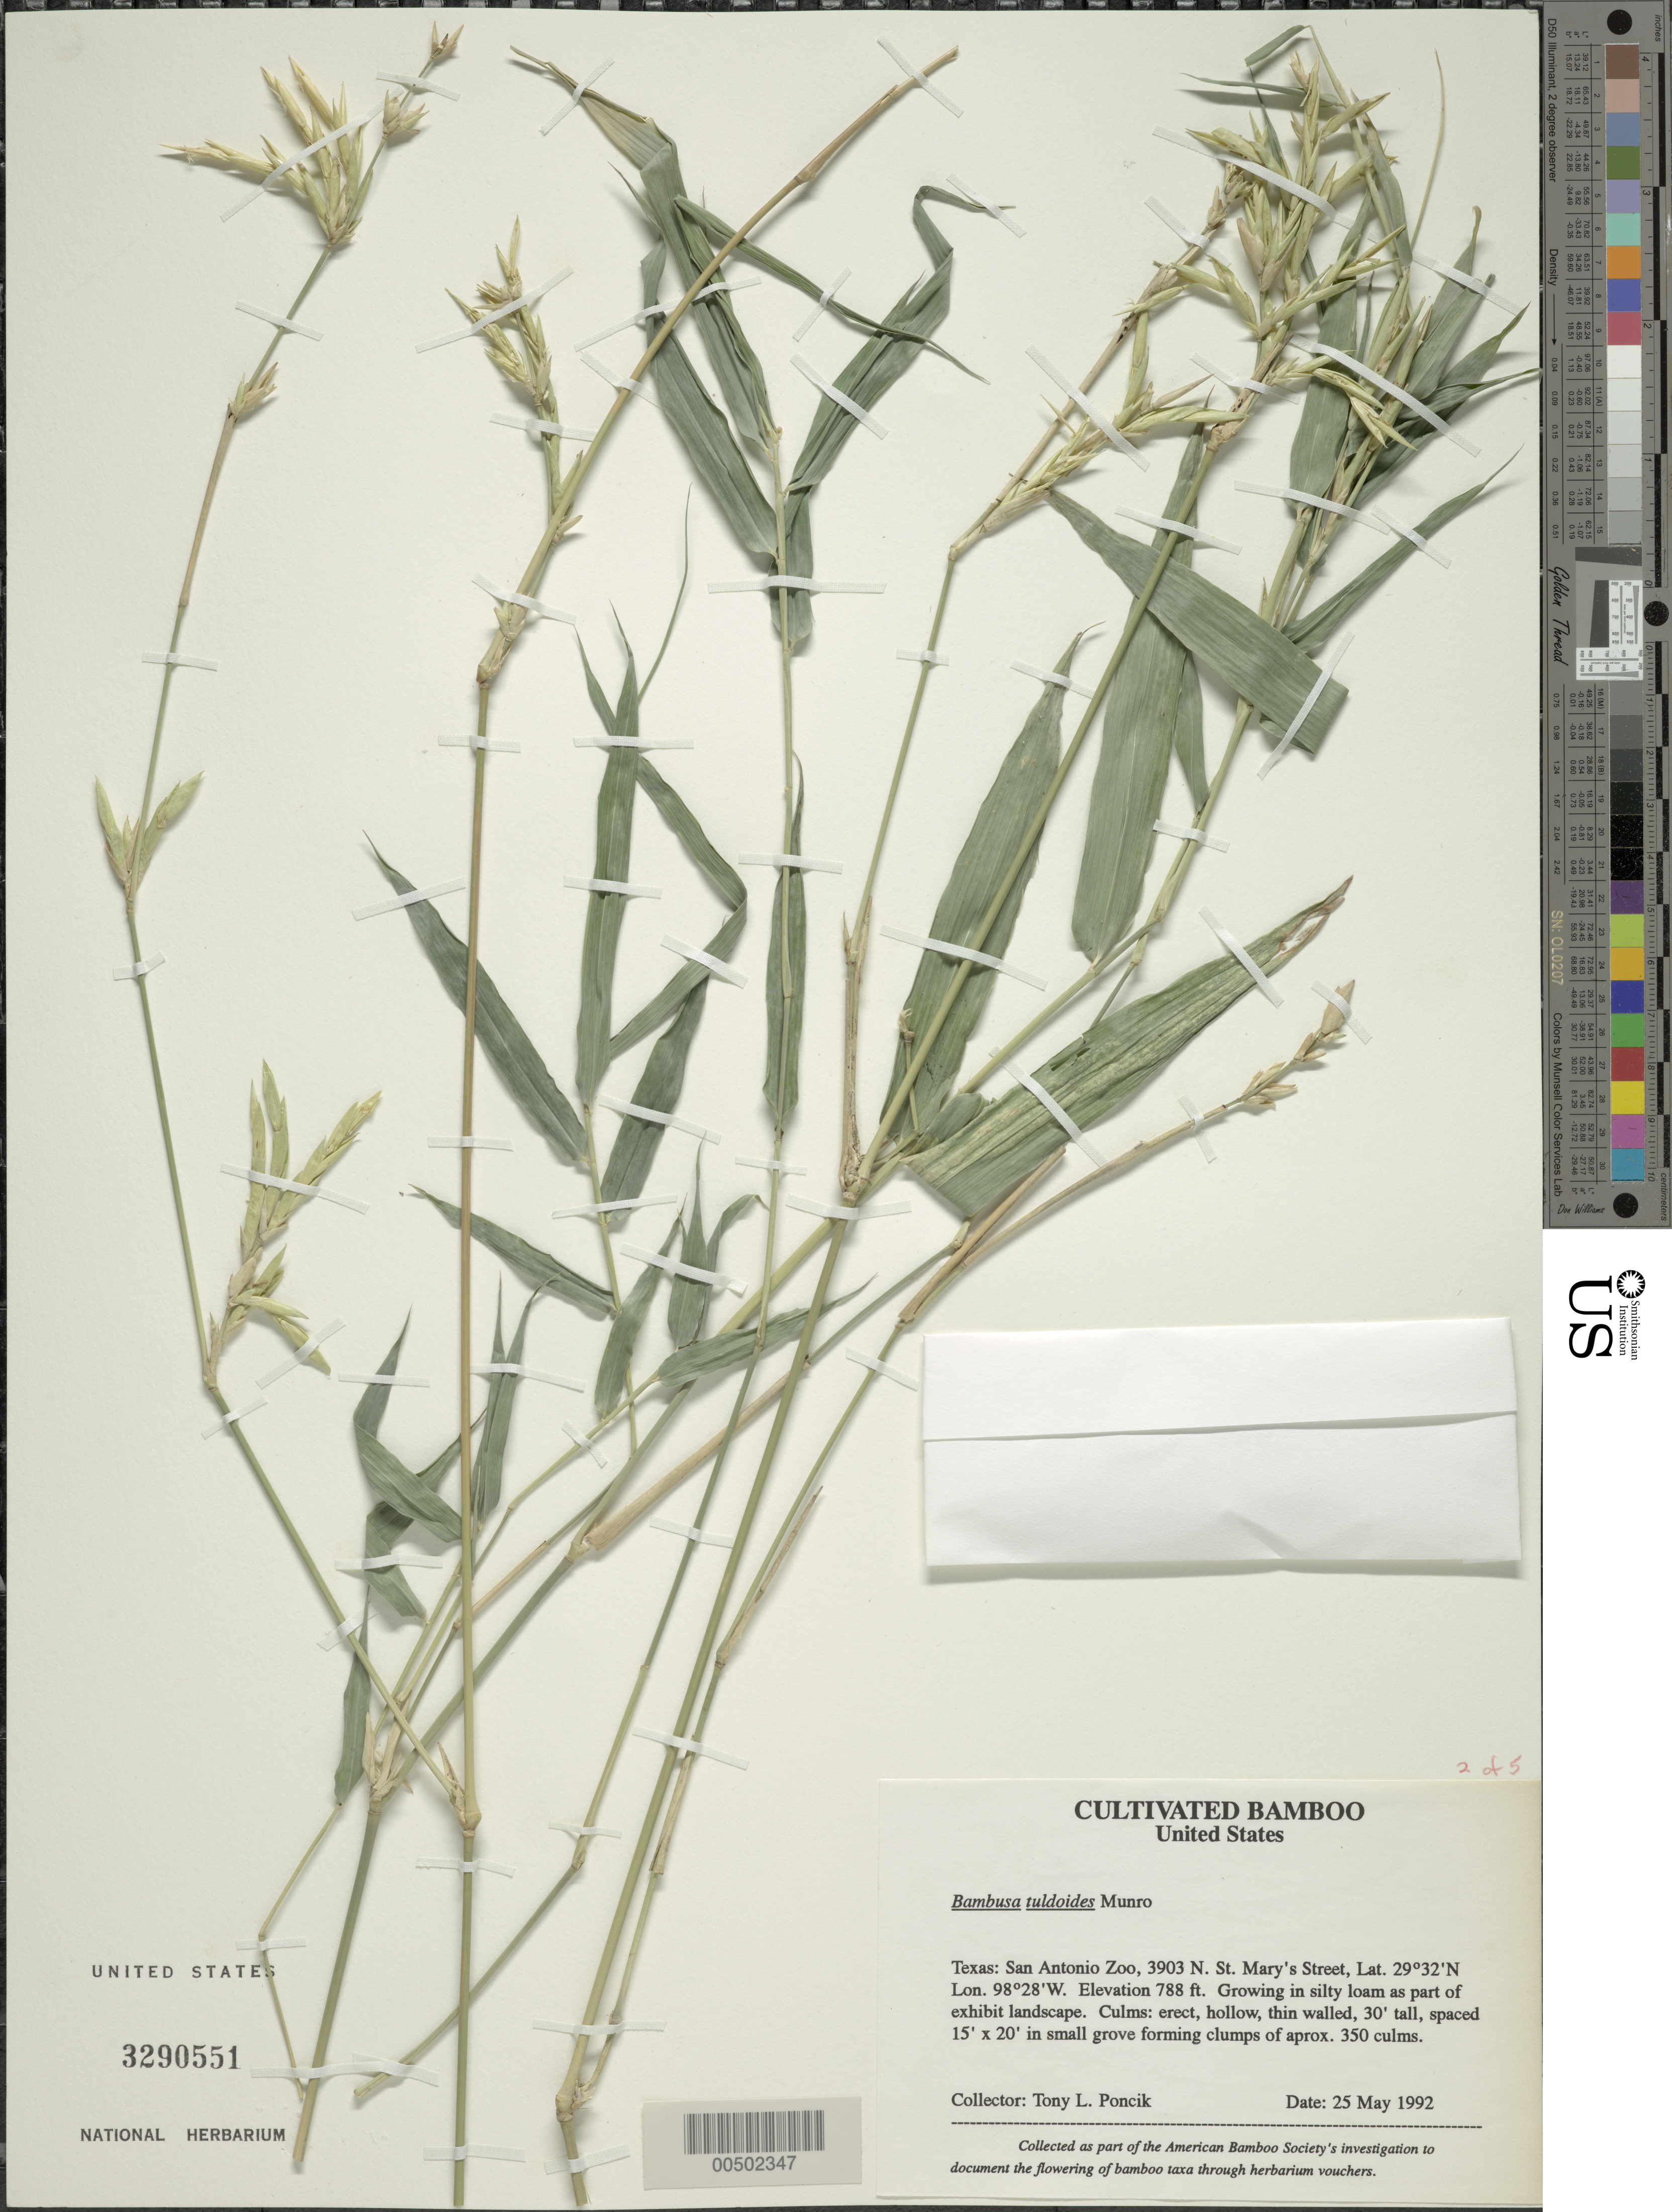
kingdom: Plantae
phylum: Tracheophyta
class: Liliopsida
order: Poales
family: Poaceae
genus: Bambusa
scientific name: Bambusa tuldoides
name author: Munro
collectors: T. Poncik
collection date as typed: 25 May 1992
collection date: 1992-05-25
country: United States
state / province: Texas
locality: San antonio zoo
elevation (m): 240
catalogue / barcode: US 3290551